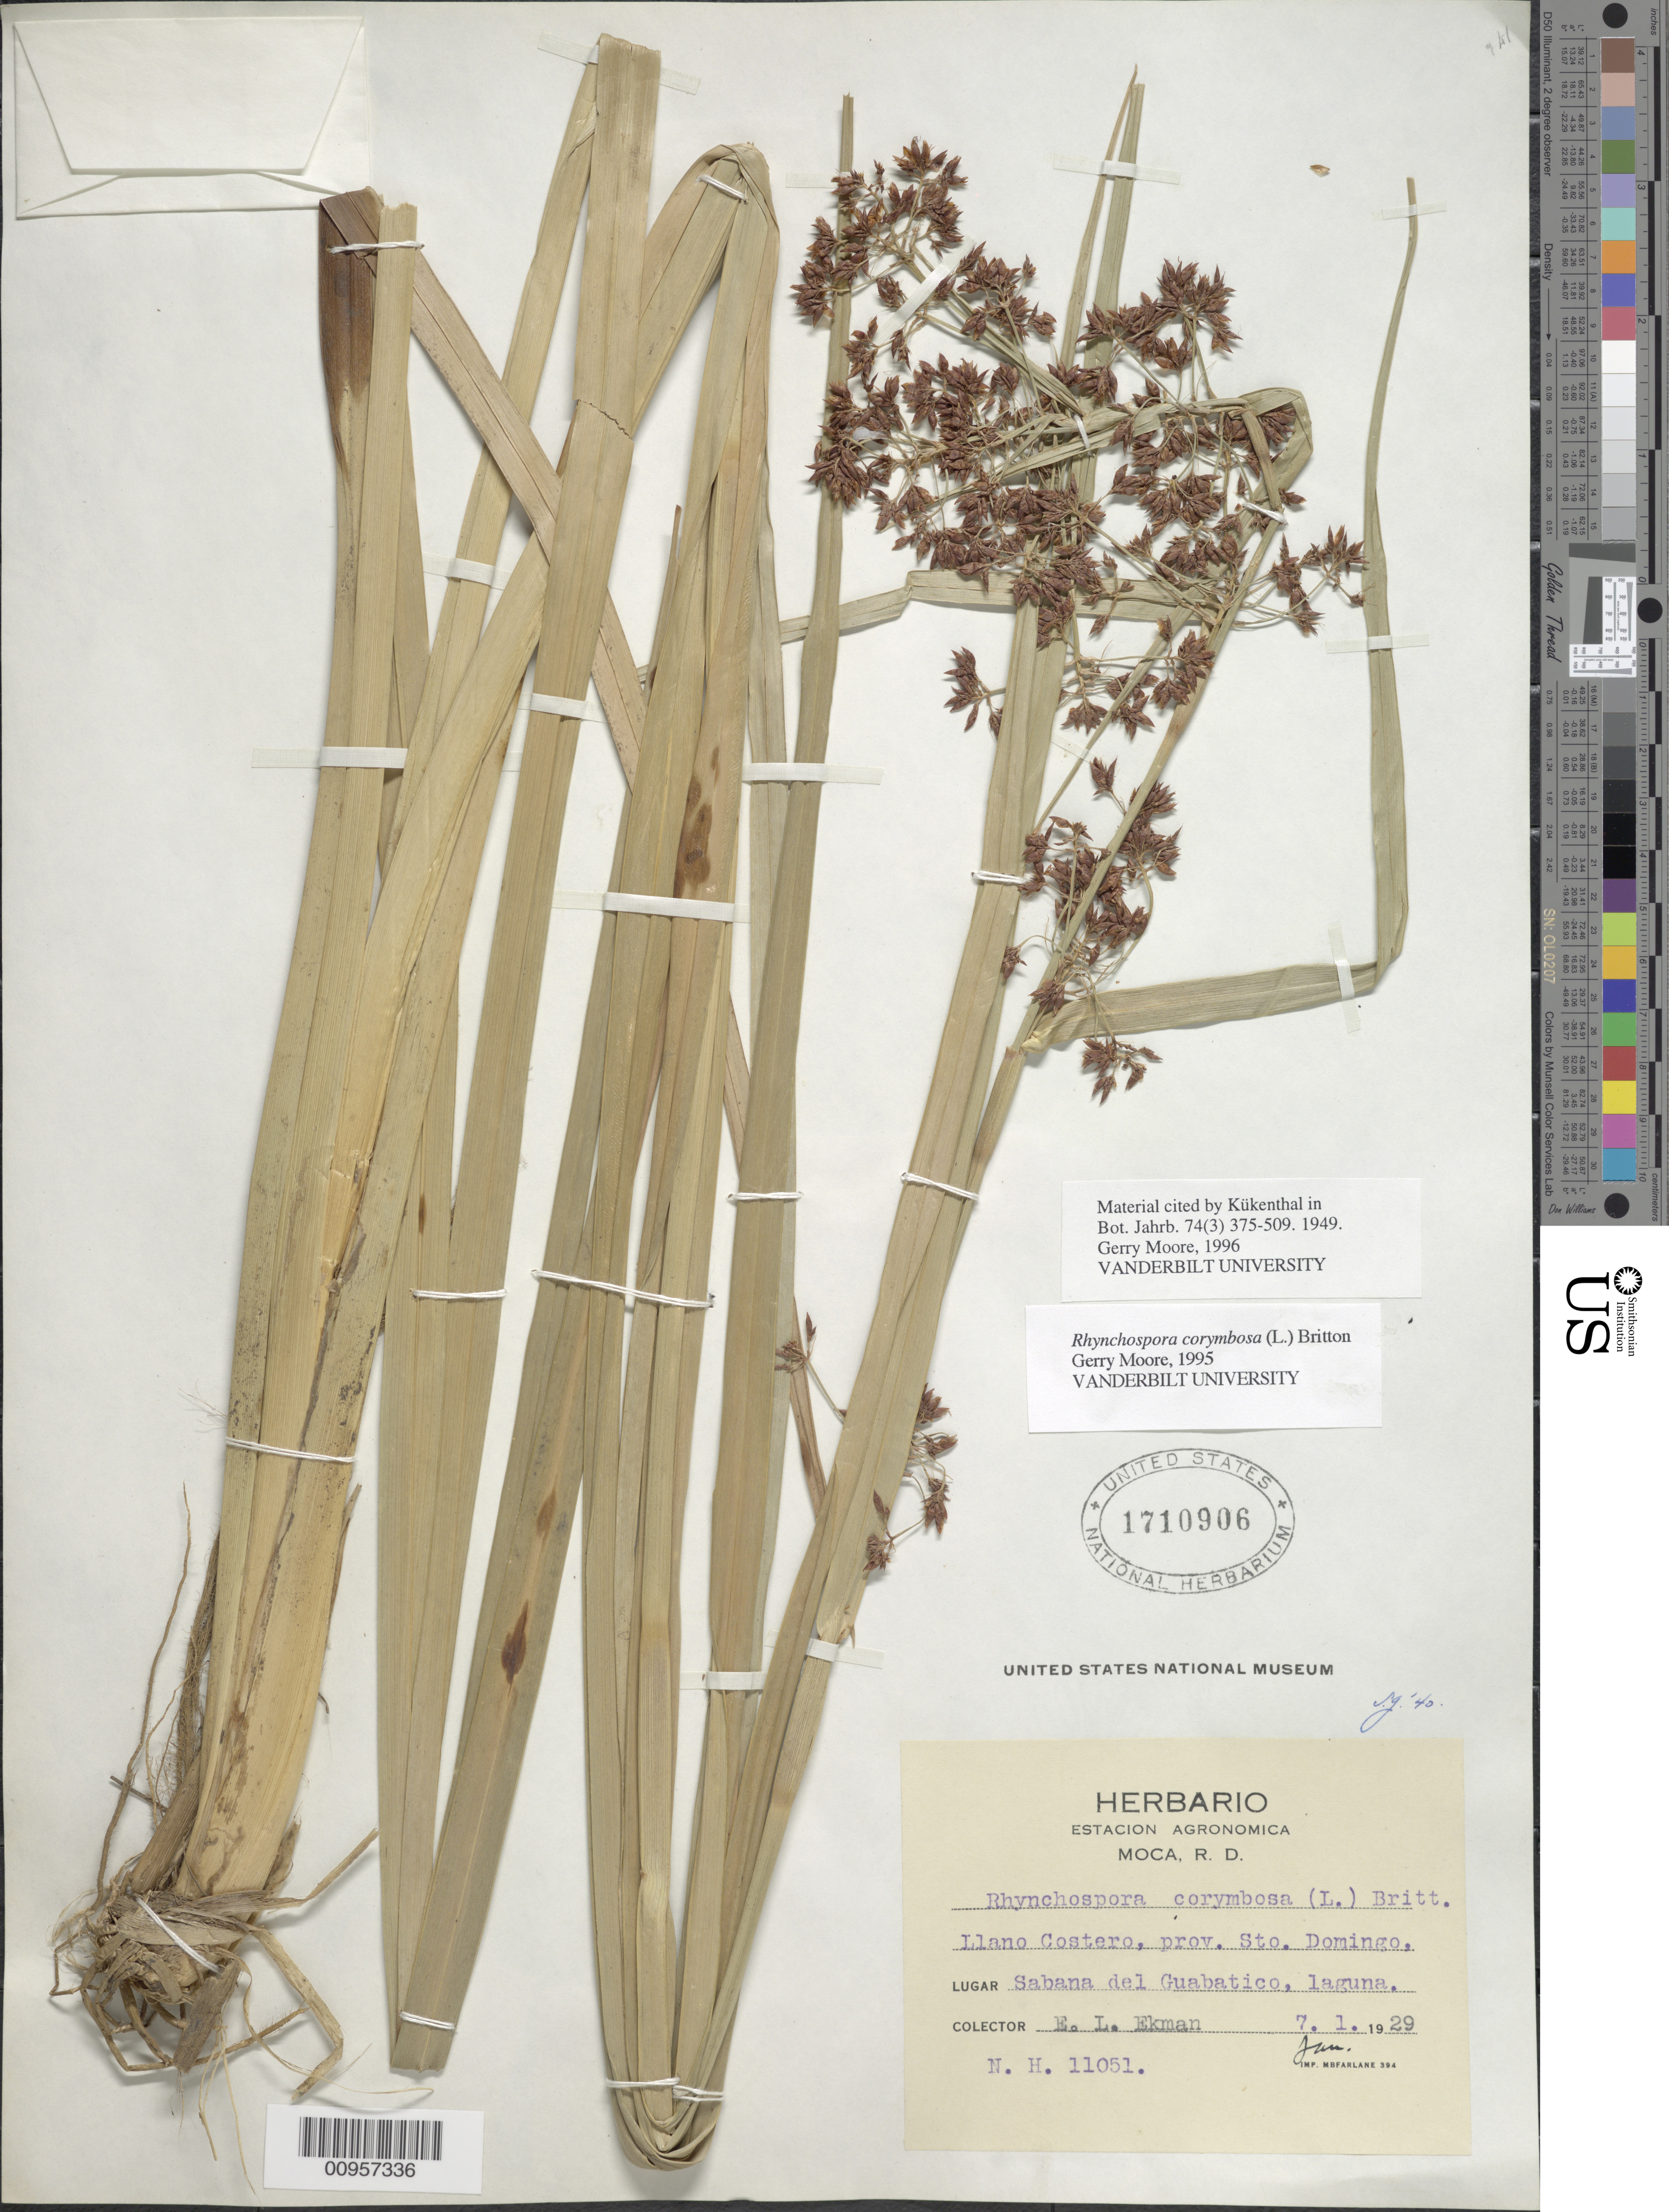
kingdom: Plantae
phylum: Tracheophyta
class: Liliopsida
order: Poales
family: Cyperaceae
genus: Rhynchospora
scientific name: Rhynchospora corymbosa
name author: (L.) Britton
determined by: Moore, G.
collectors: E. L. Ekman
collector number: H 11051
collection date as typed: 07 Jan 1929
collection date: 1929-01-07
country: Dominican Republic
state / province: Santo Domingo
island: Hispaniola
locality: Llano Costero, Sabana del Guabatico, laguna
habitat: Laguna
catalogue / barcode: US 1710906